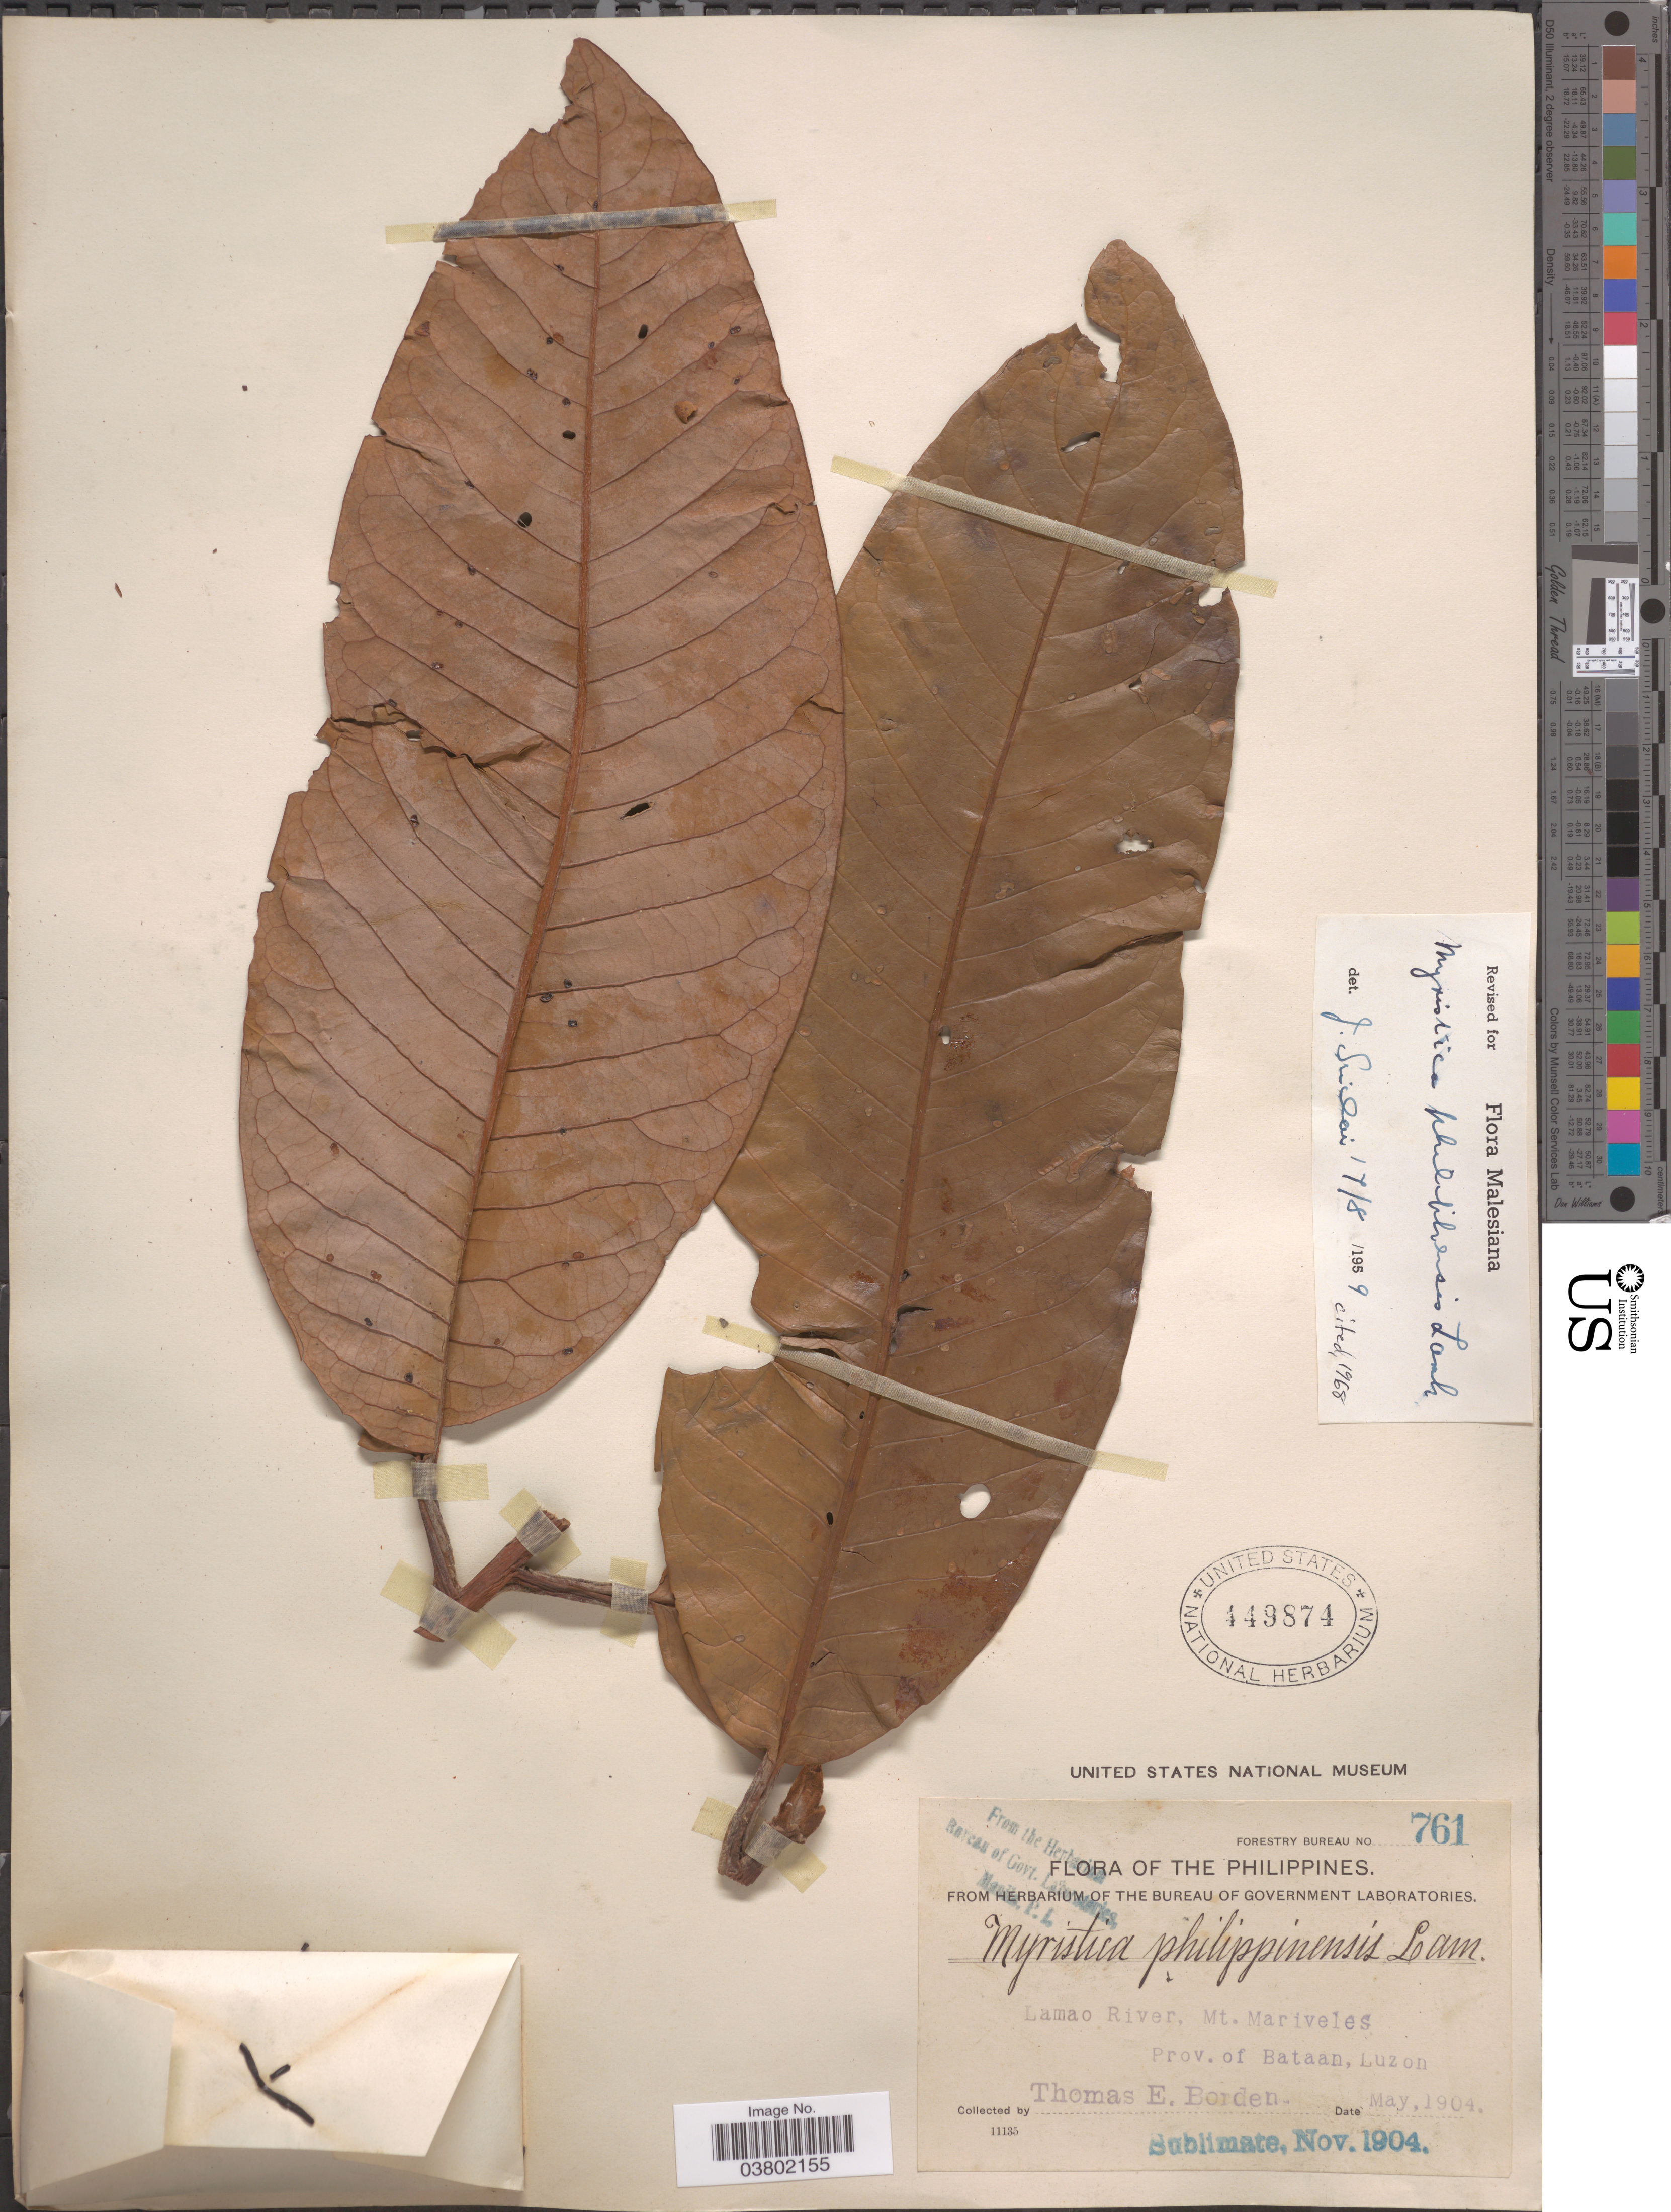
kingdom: Plantae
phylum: Tracheophyta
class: Magnoliopsida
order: Magnoliales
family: Myristicaceae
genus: Myristica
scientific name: Myristica philippensis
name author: Lam.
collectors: T. E. Borden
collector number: Forestry Bureau 761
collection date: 1904-05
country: Philippines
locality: Lamao River, Mt. Mariveles, Prov. of Bataan, Luzon.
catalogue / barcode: US 449874